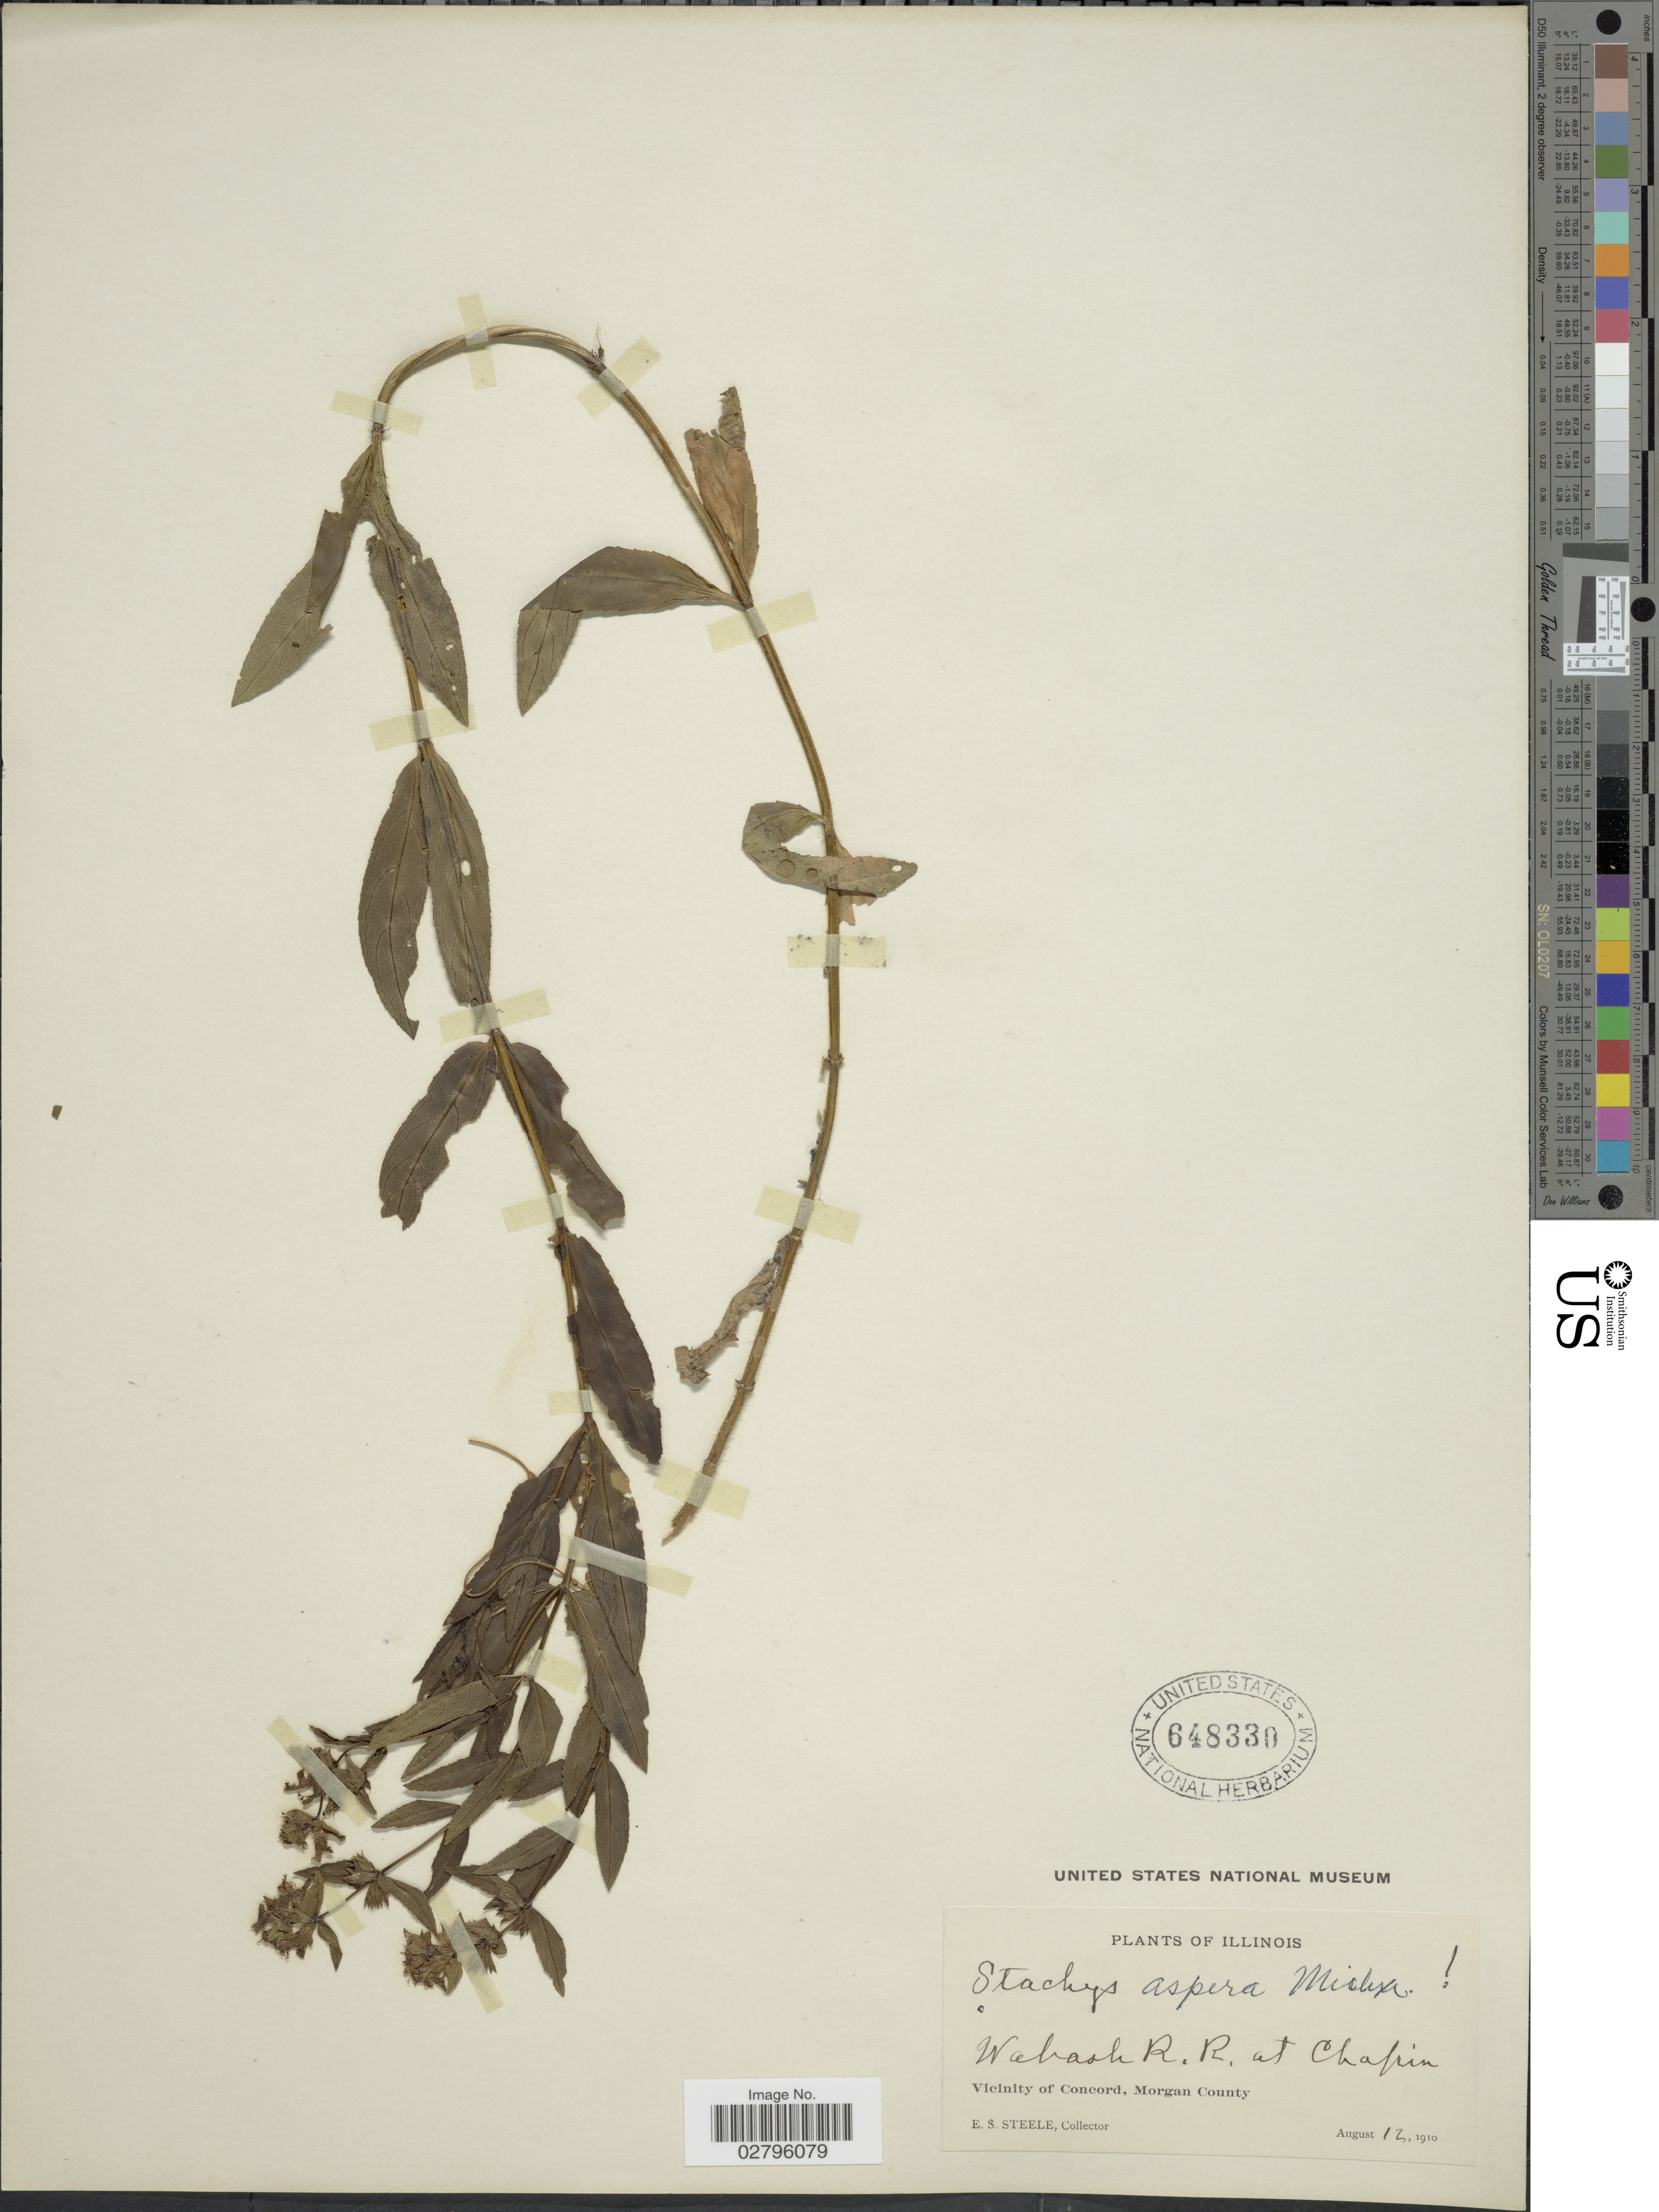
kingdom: Plantae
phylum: Tracheophyta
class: Magnoliopsida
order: Lamiales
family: Lamiaceae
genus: Stachys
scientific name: Stachys aspera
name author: Michx.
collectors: E. Steele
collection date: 1910-08-12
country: United States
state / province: Illinois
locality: Wabash R.R. at Chapin, Vicinity of Concord, Morgan County.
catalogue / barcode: US 648330